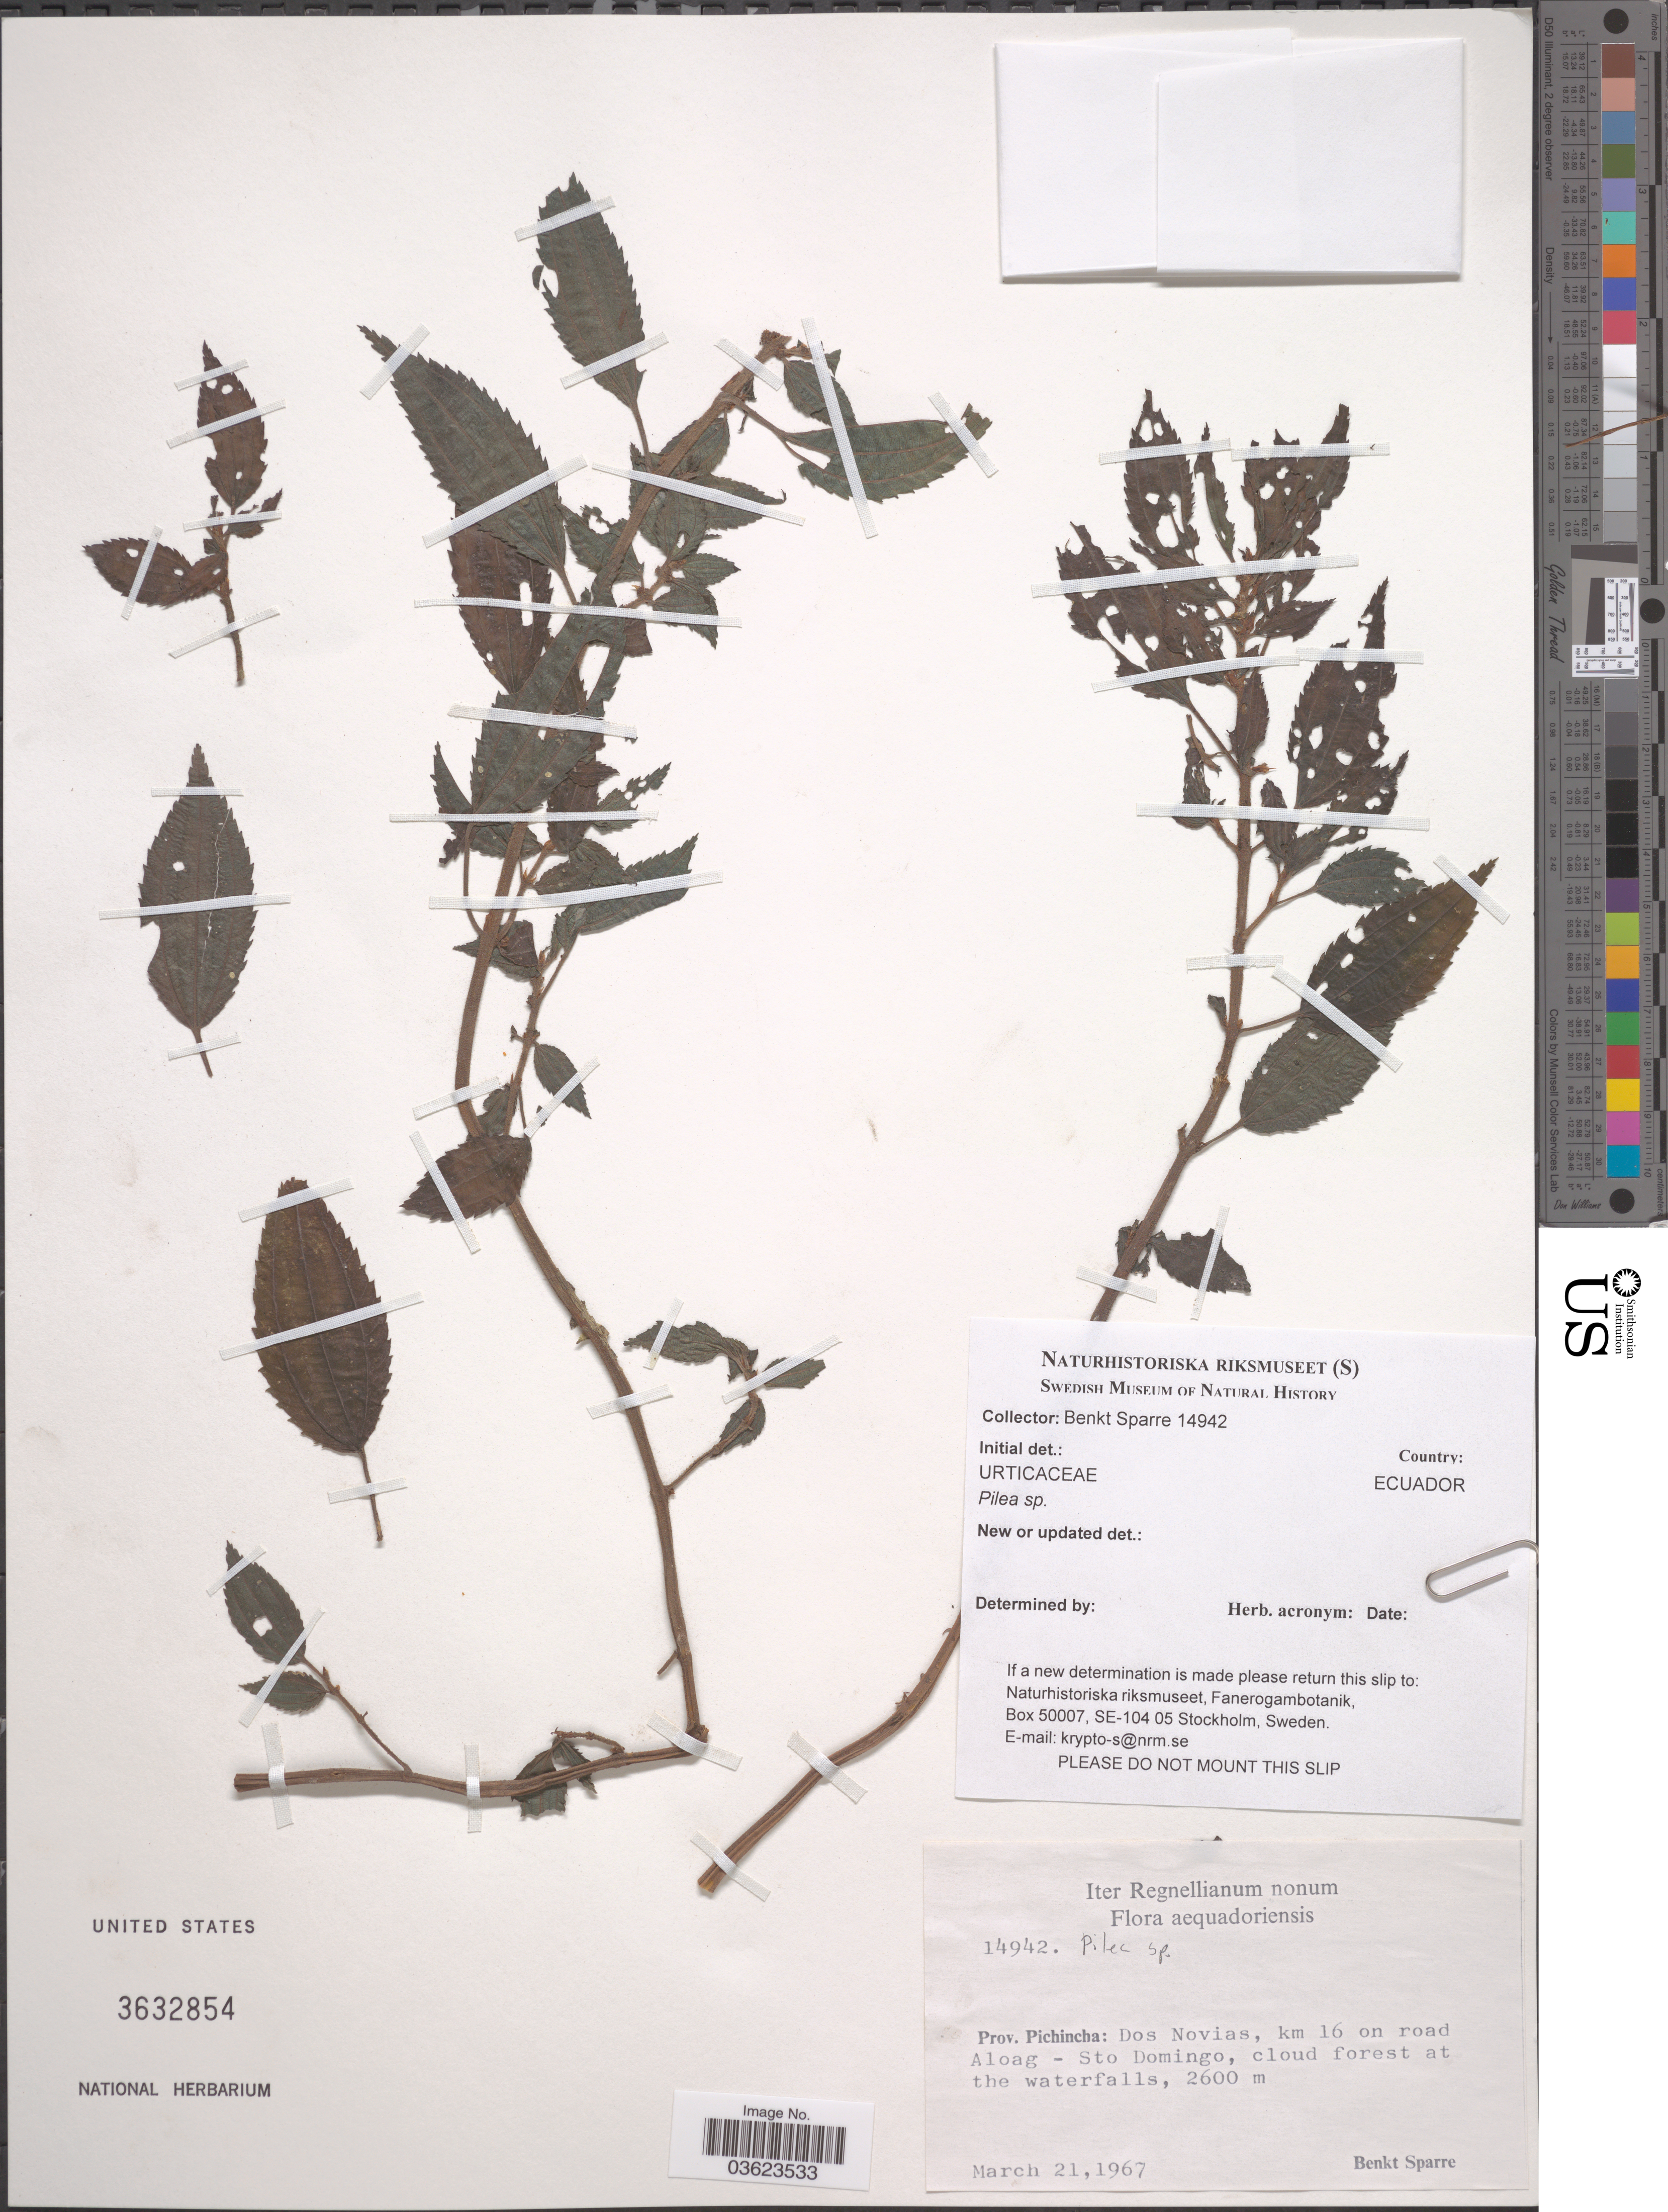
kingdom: Plantae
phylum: Tracheophyta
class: Magnoliopsida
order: Rosales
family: Urticaceae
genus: Pilea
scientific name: Pilea sp.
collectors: B. Sparre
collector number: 14942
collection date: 1967-03-21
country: Ecuador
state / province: Pichincha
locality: Aequadoriensis. Dos Novias, km 16 on road Aloag - Sto Domingo.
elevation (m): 2600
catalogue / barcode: US 3632854